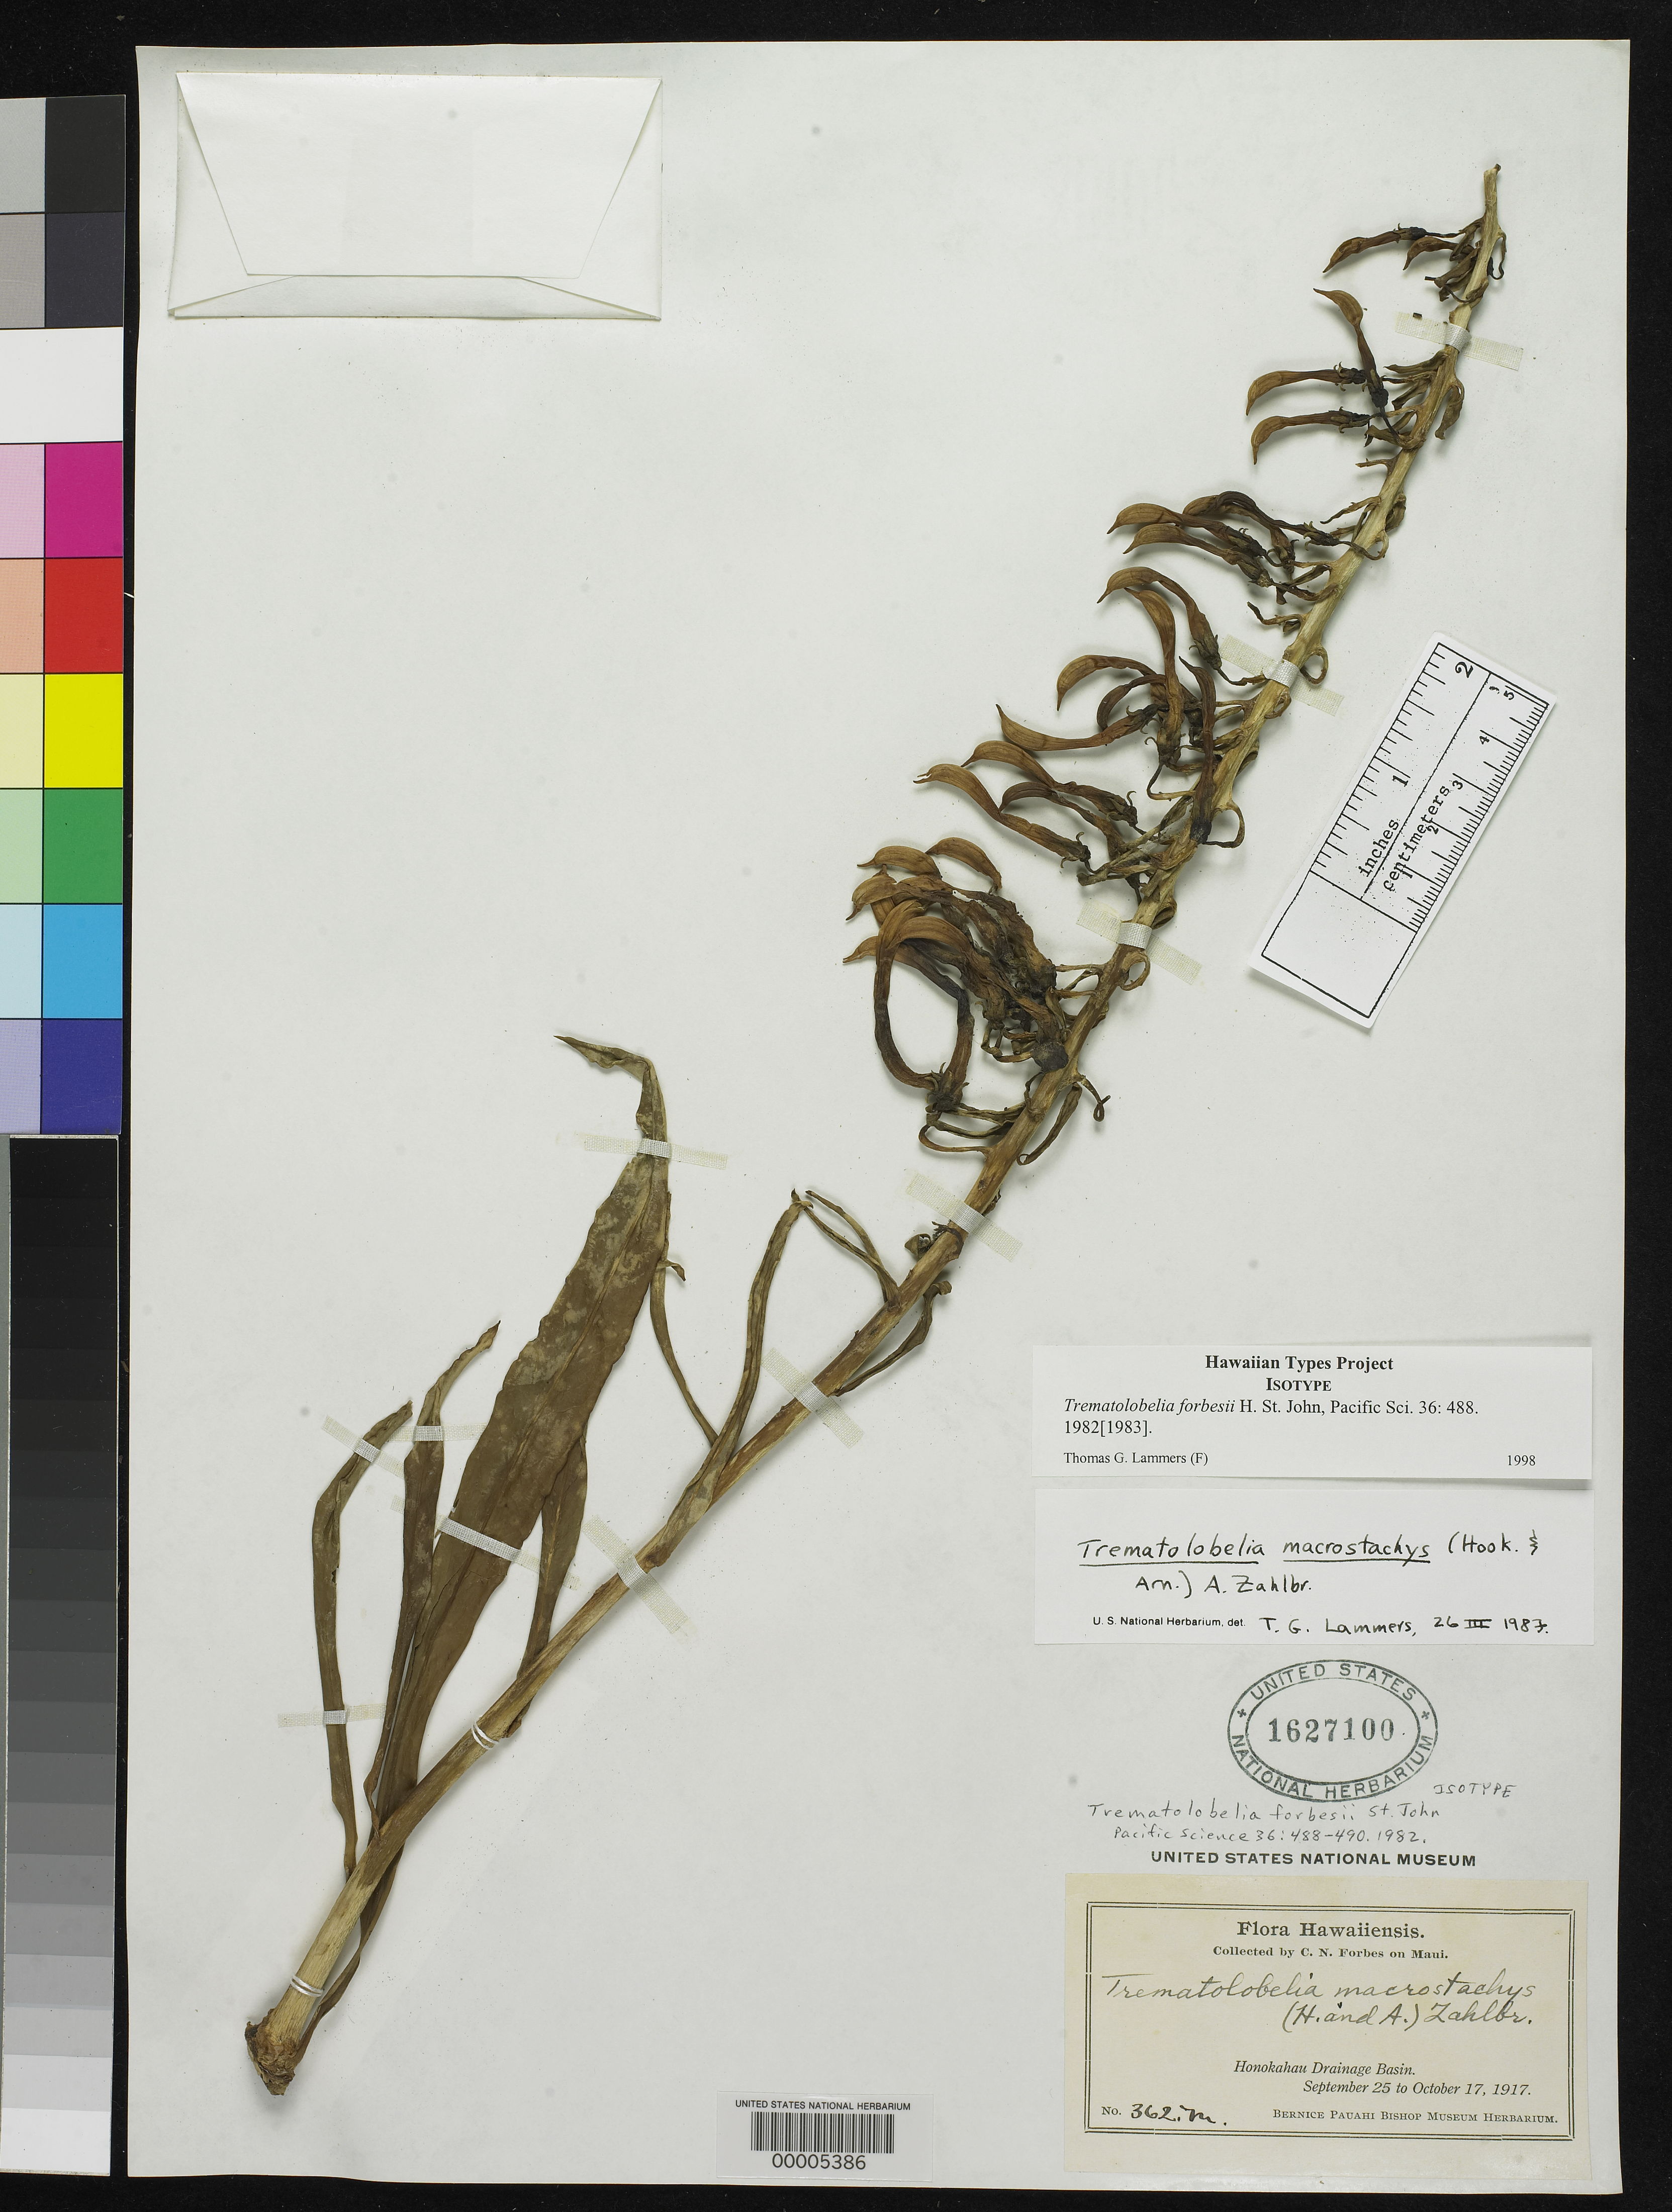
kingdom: Plantae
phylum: Tracheophyta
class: Magnoliopsida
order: Asterales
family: Campanulaceae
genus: Trematolobelia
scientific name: Trematolobelia forbesii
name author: H. St. John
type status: Isotype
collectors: C. N. Forbes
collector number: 362.M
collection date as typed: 25 Sep 1917 to 17 Oct 1917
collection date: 1917-09-25/1917-10-17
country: United States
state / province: Hawaii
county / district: Maui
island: Maui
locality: Honokahau drainage basin.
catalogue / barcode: US 1627100